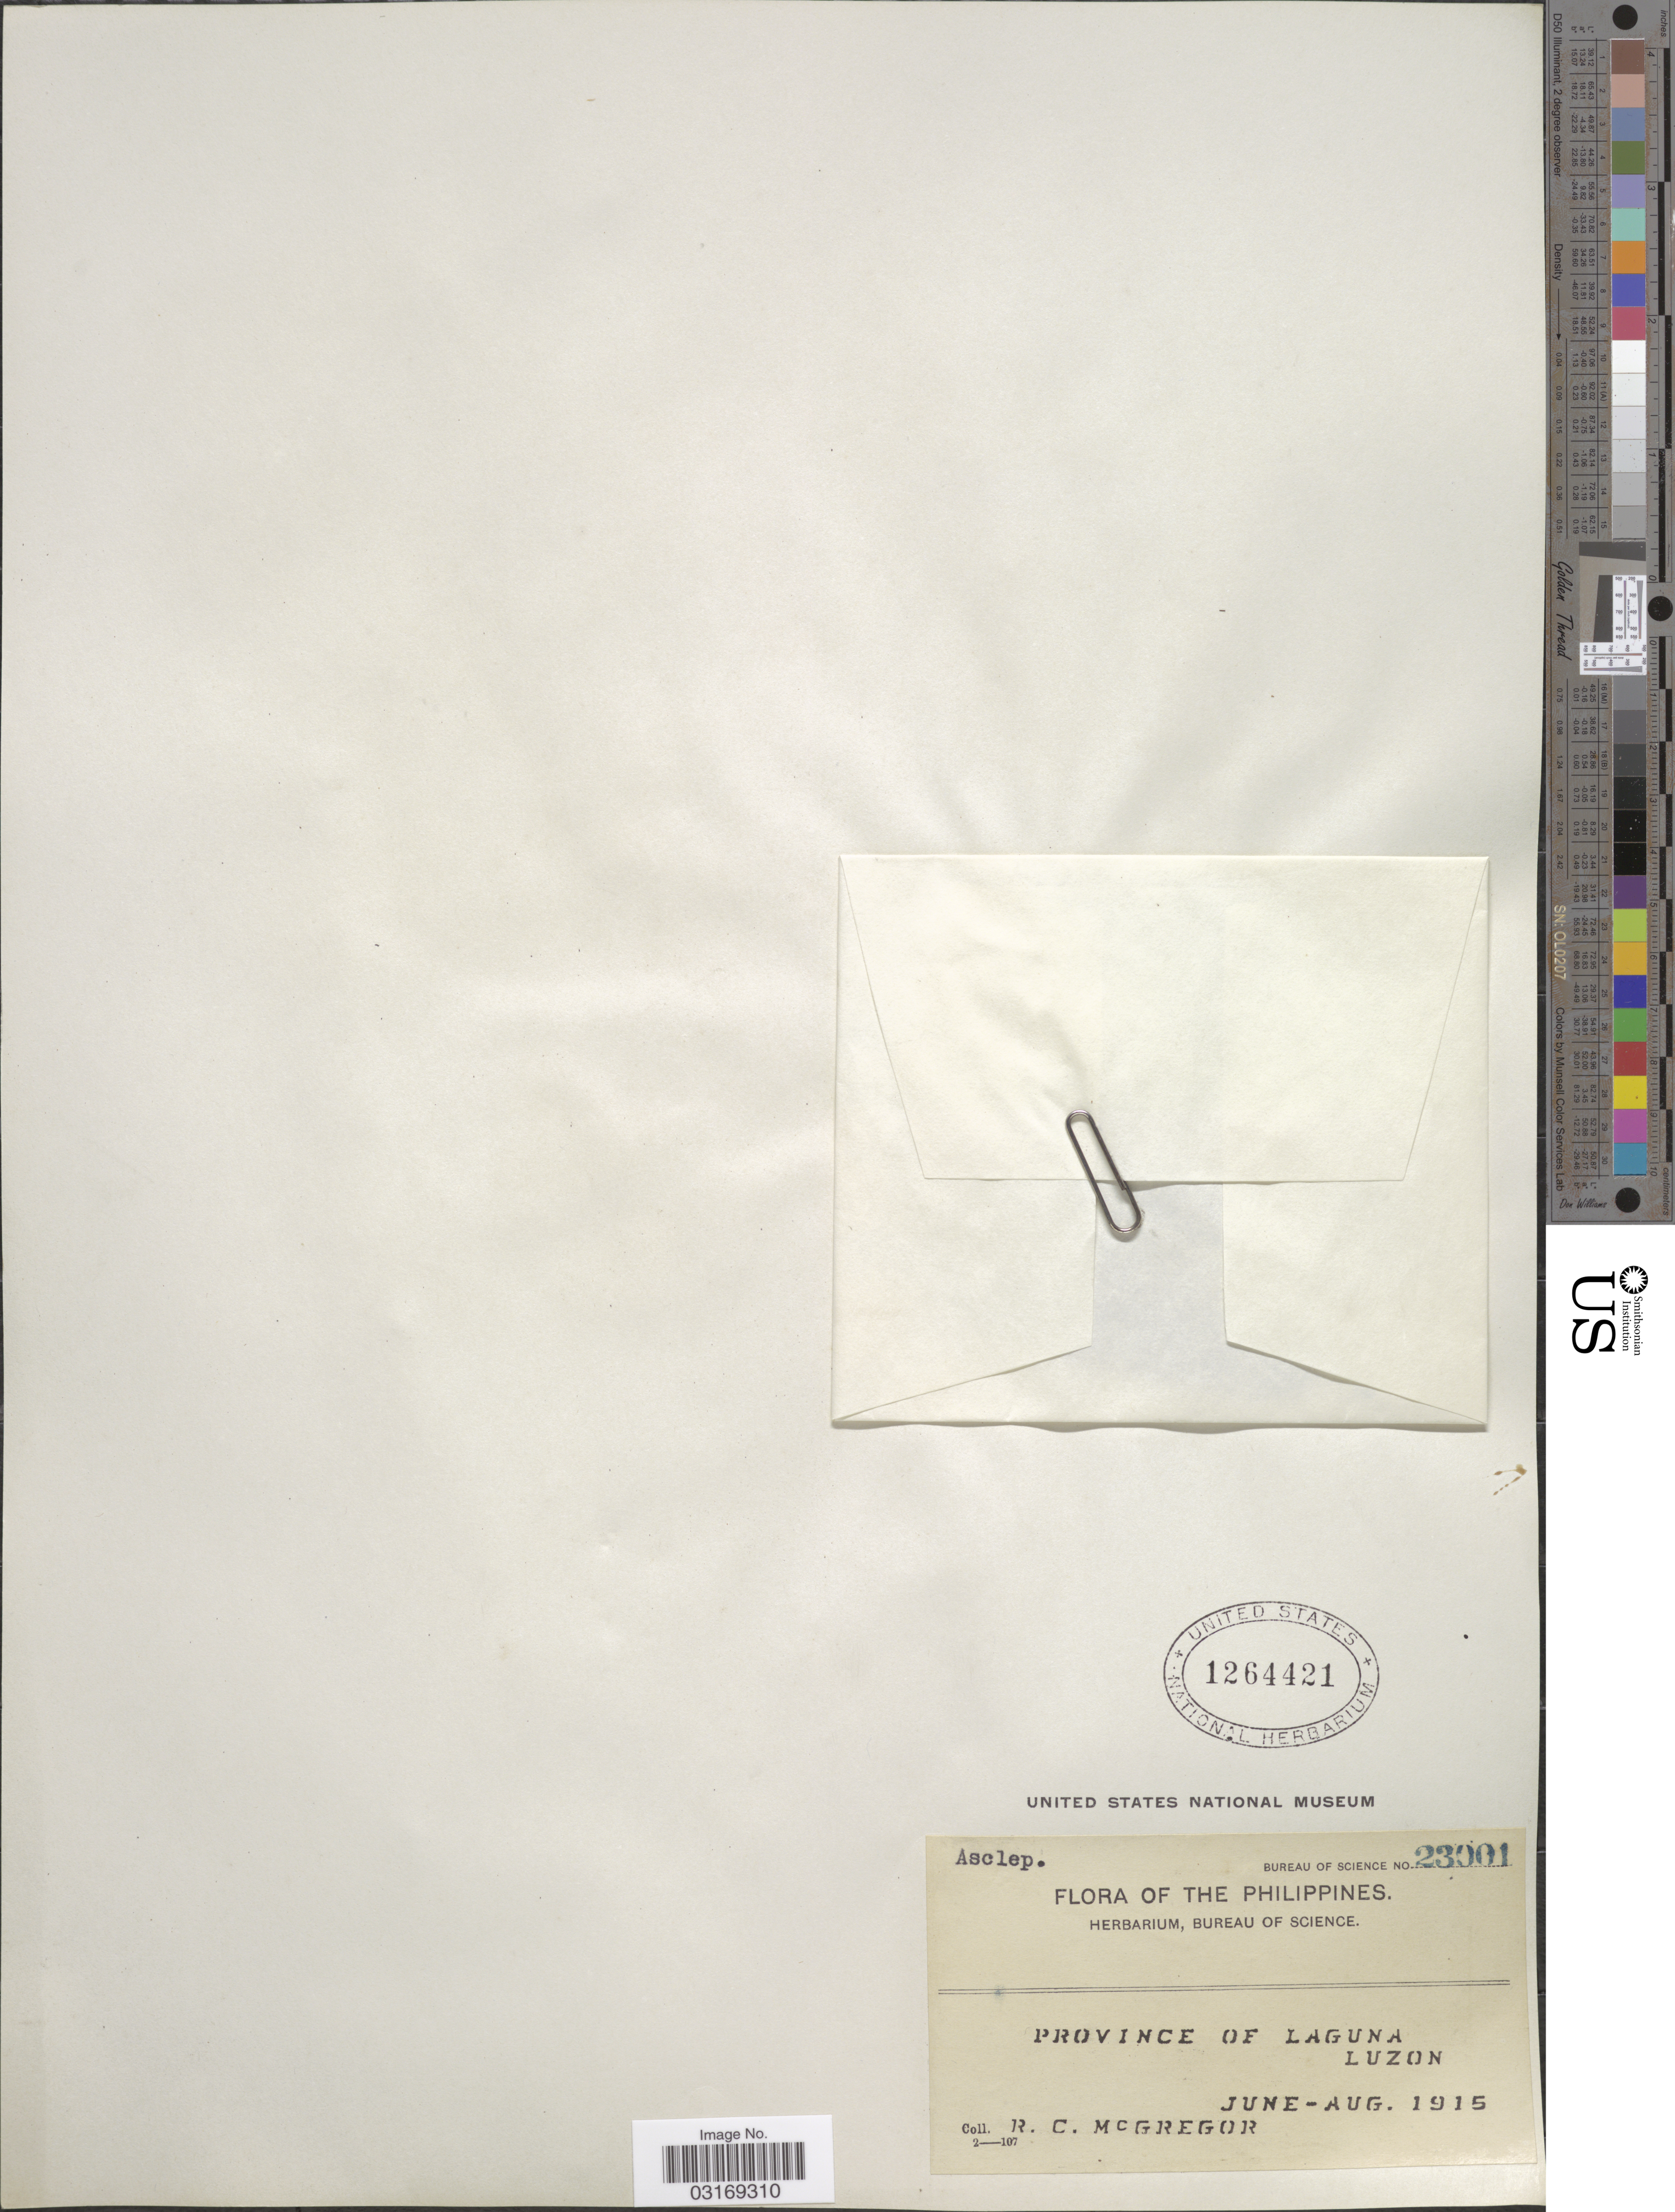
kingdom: Plantae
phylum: Tracheophyta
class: Magnoliopsida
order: Gentianales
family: Apocynaceae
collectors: R. C. McGregor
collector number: Bureau of Science 23001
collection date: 1915-06/1915-08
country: Philippines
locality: Province of Laguna Luzon.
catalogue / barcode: US 1264421